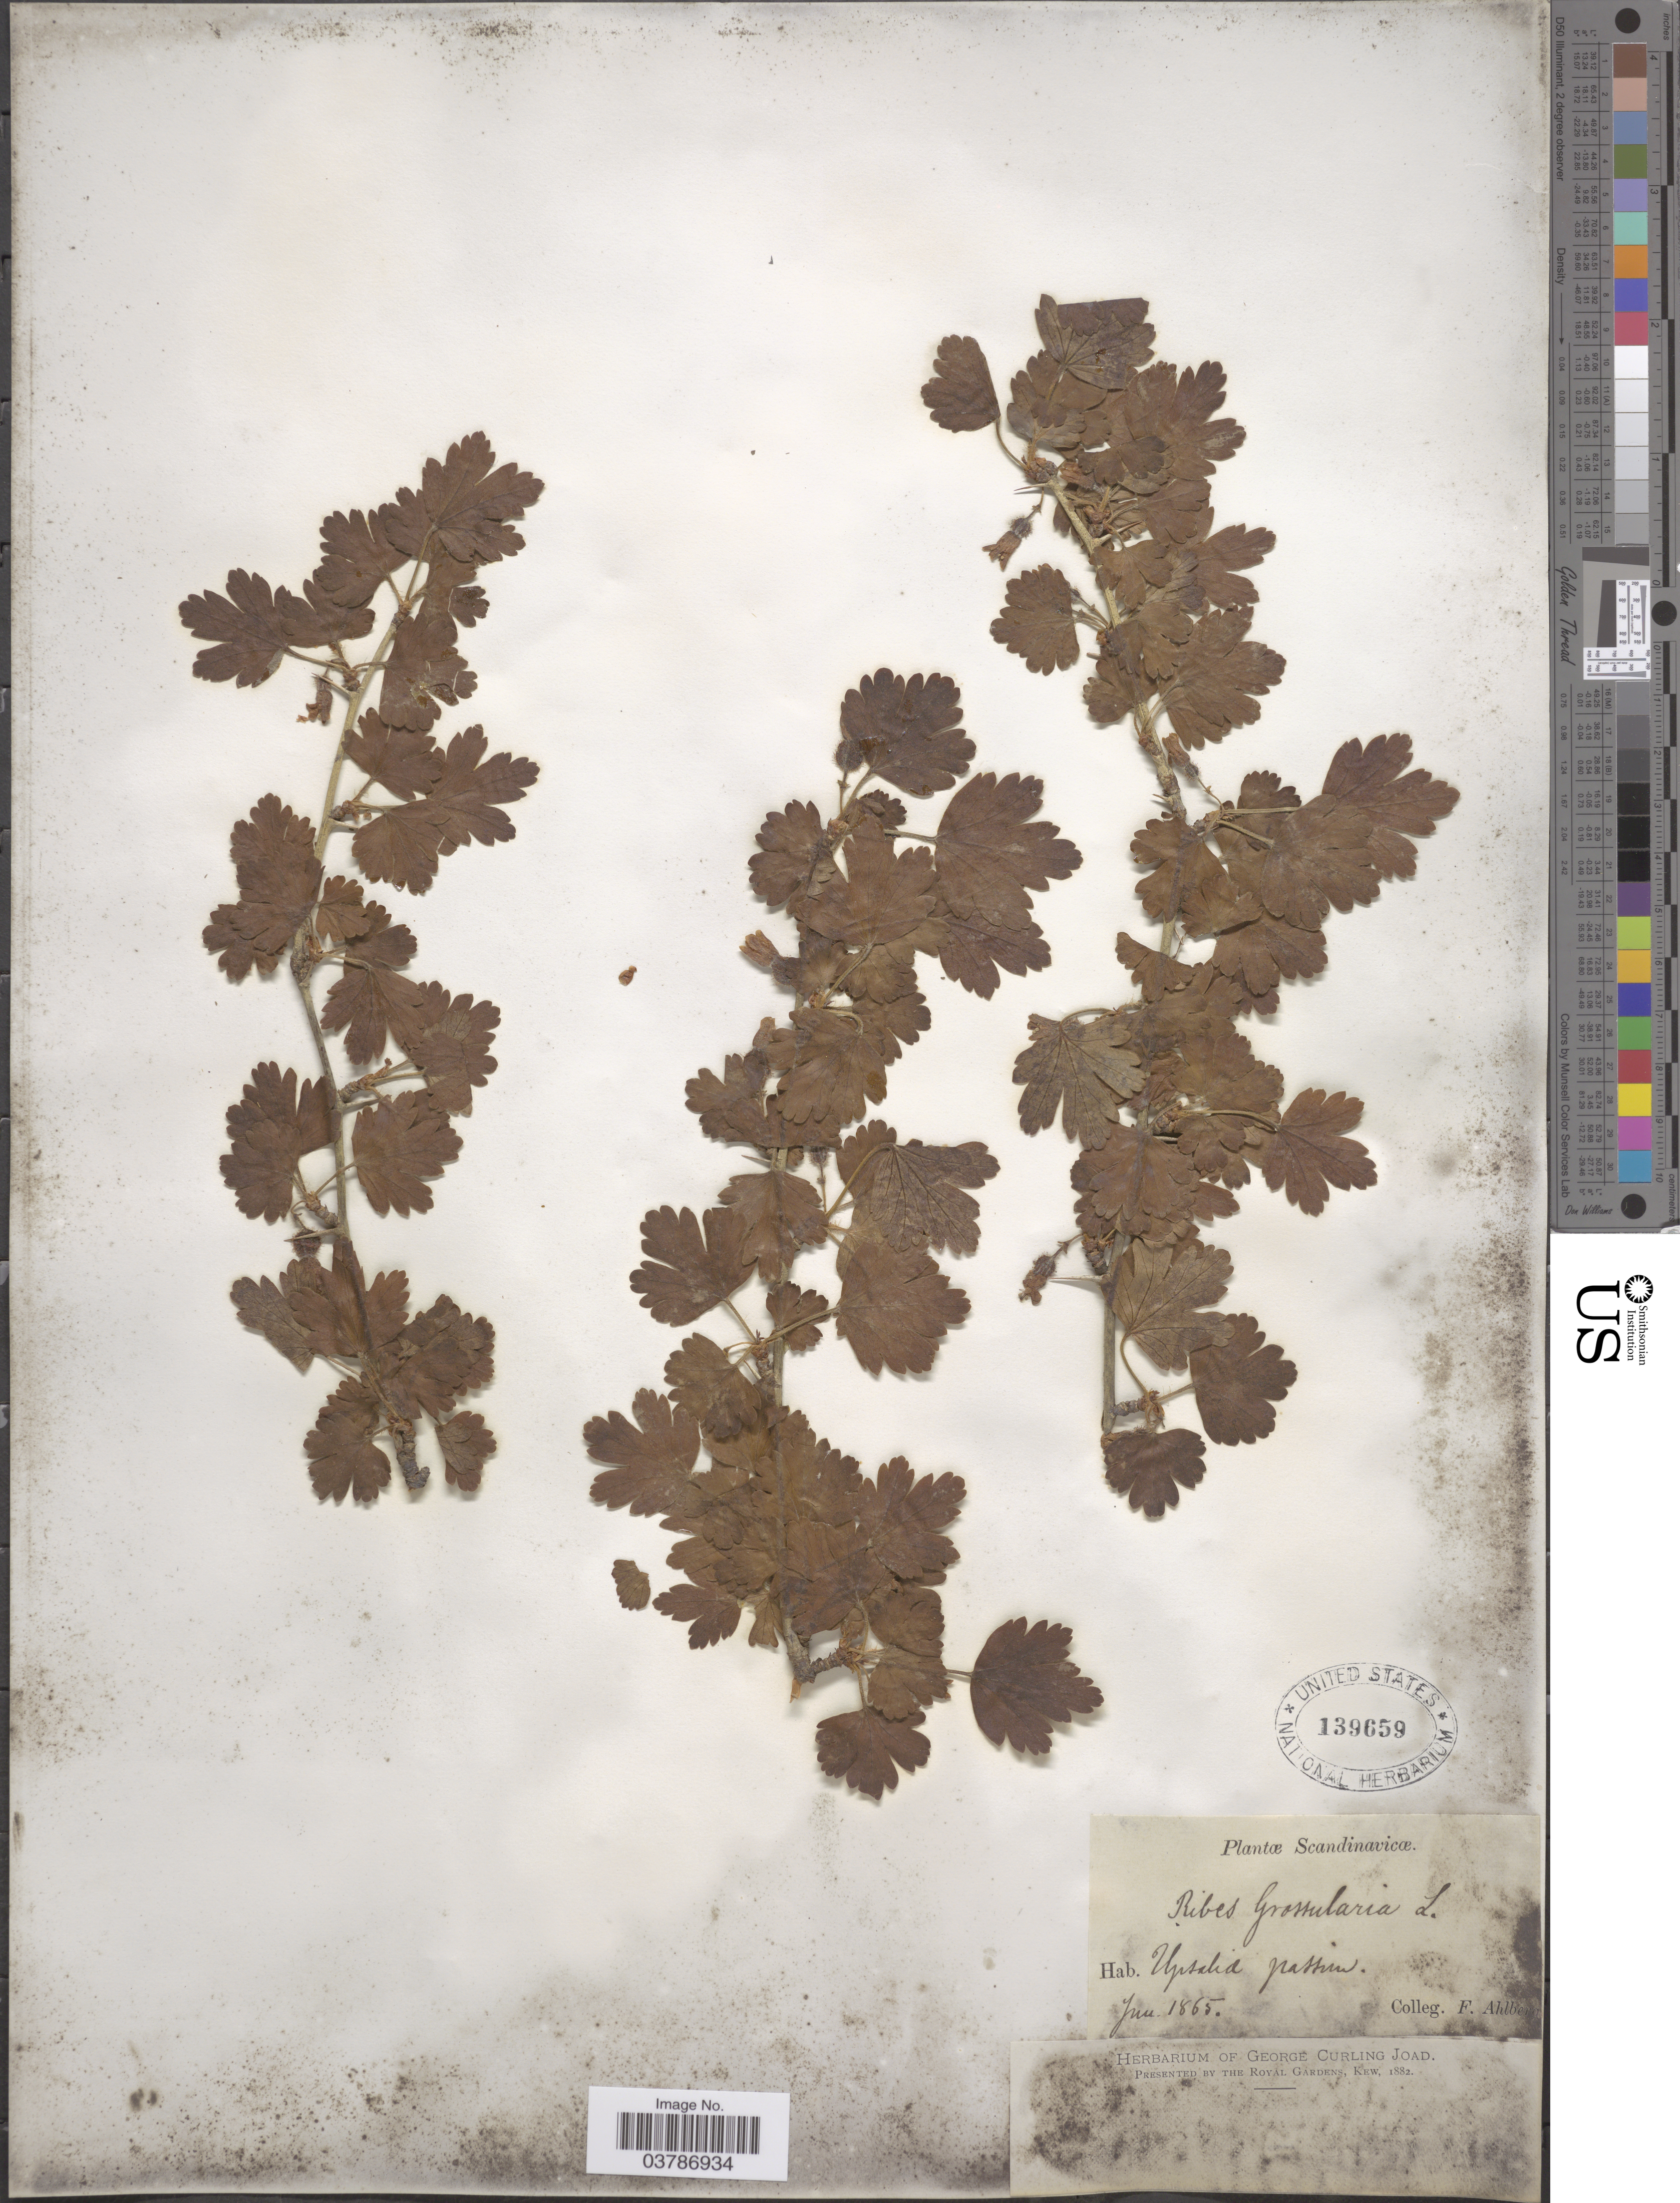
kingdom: Plantae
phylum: Tracheophyta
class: Magnoliopsida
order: Saxifragales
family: Grossulariaceae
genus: Ribes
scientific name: Ribes uva-crispa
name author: L.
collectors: F. Ahlberg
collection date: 1865-06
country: Sweden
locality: Scandinavicæ. Upsalia passim.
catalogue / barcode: US 139659